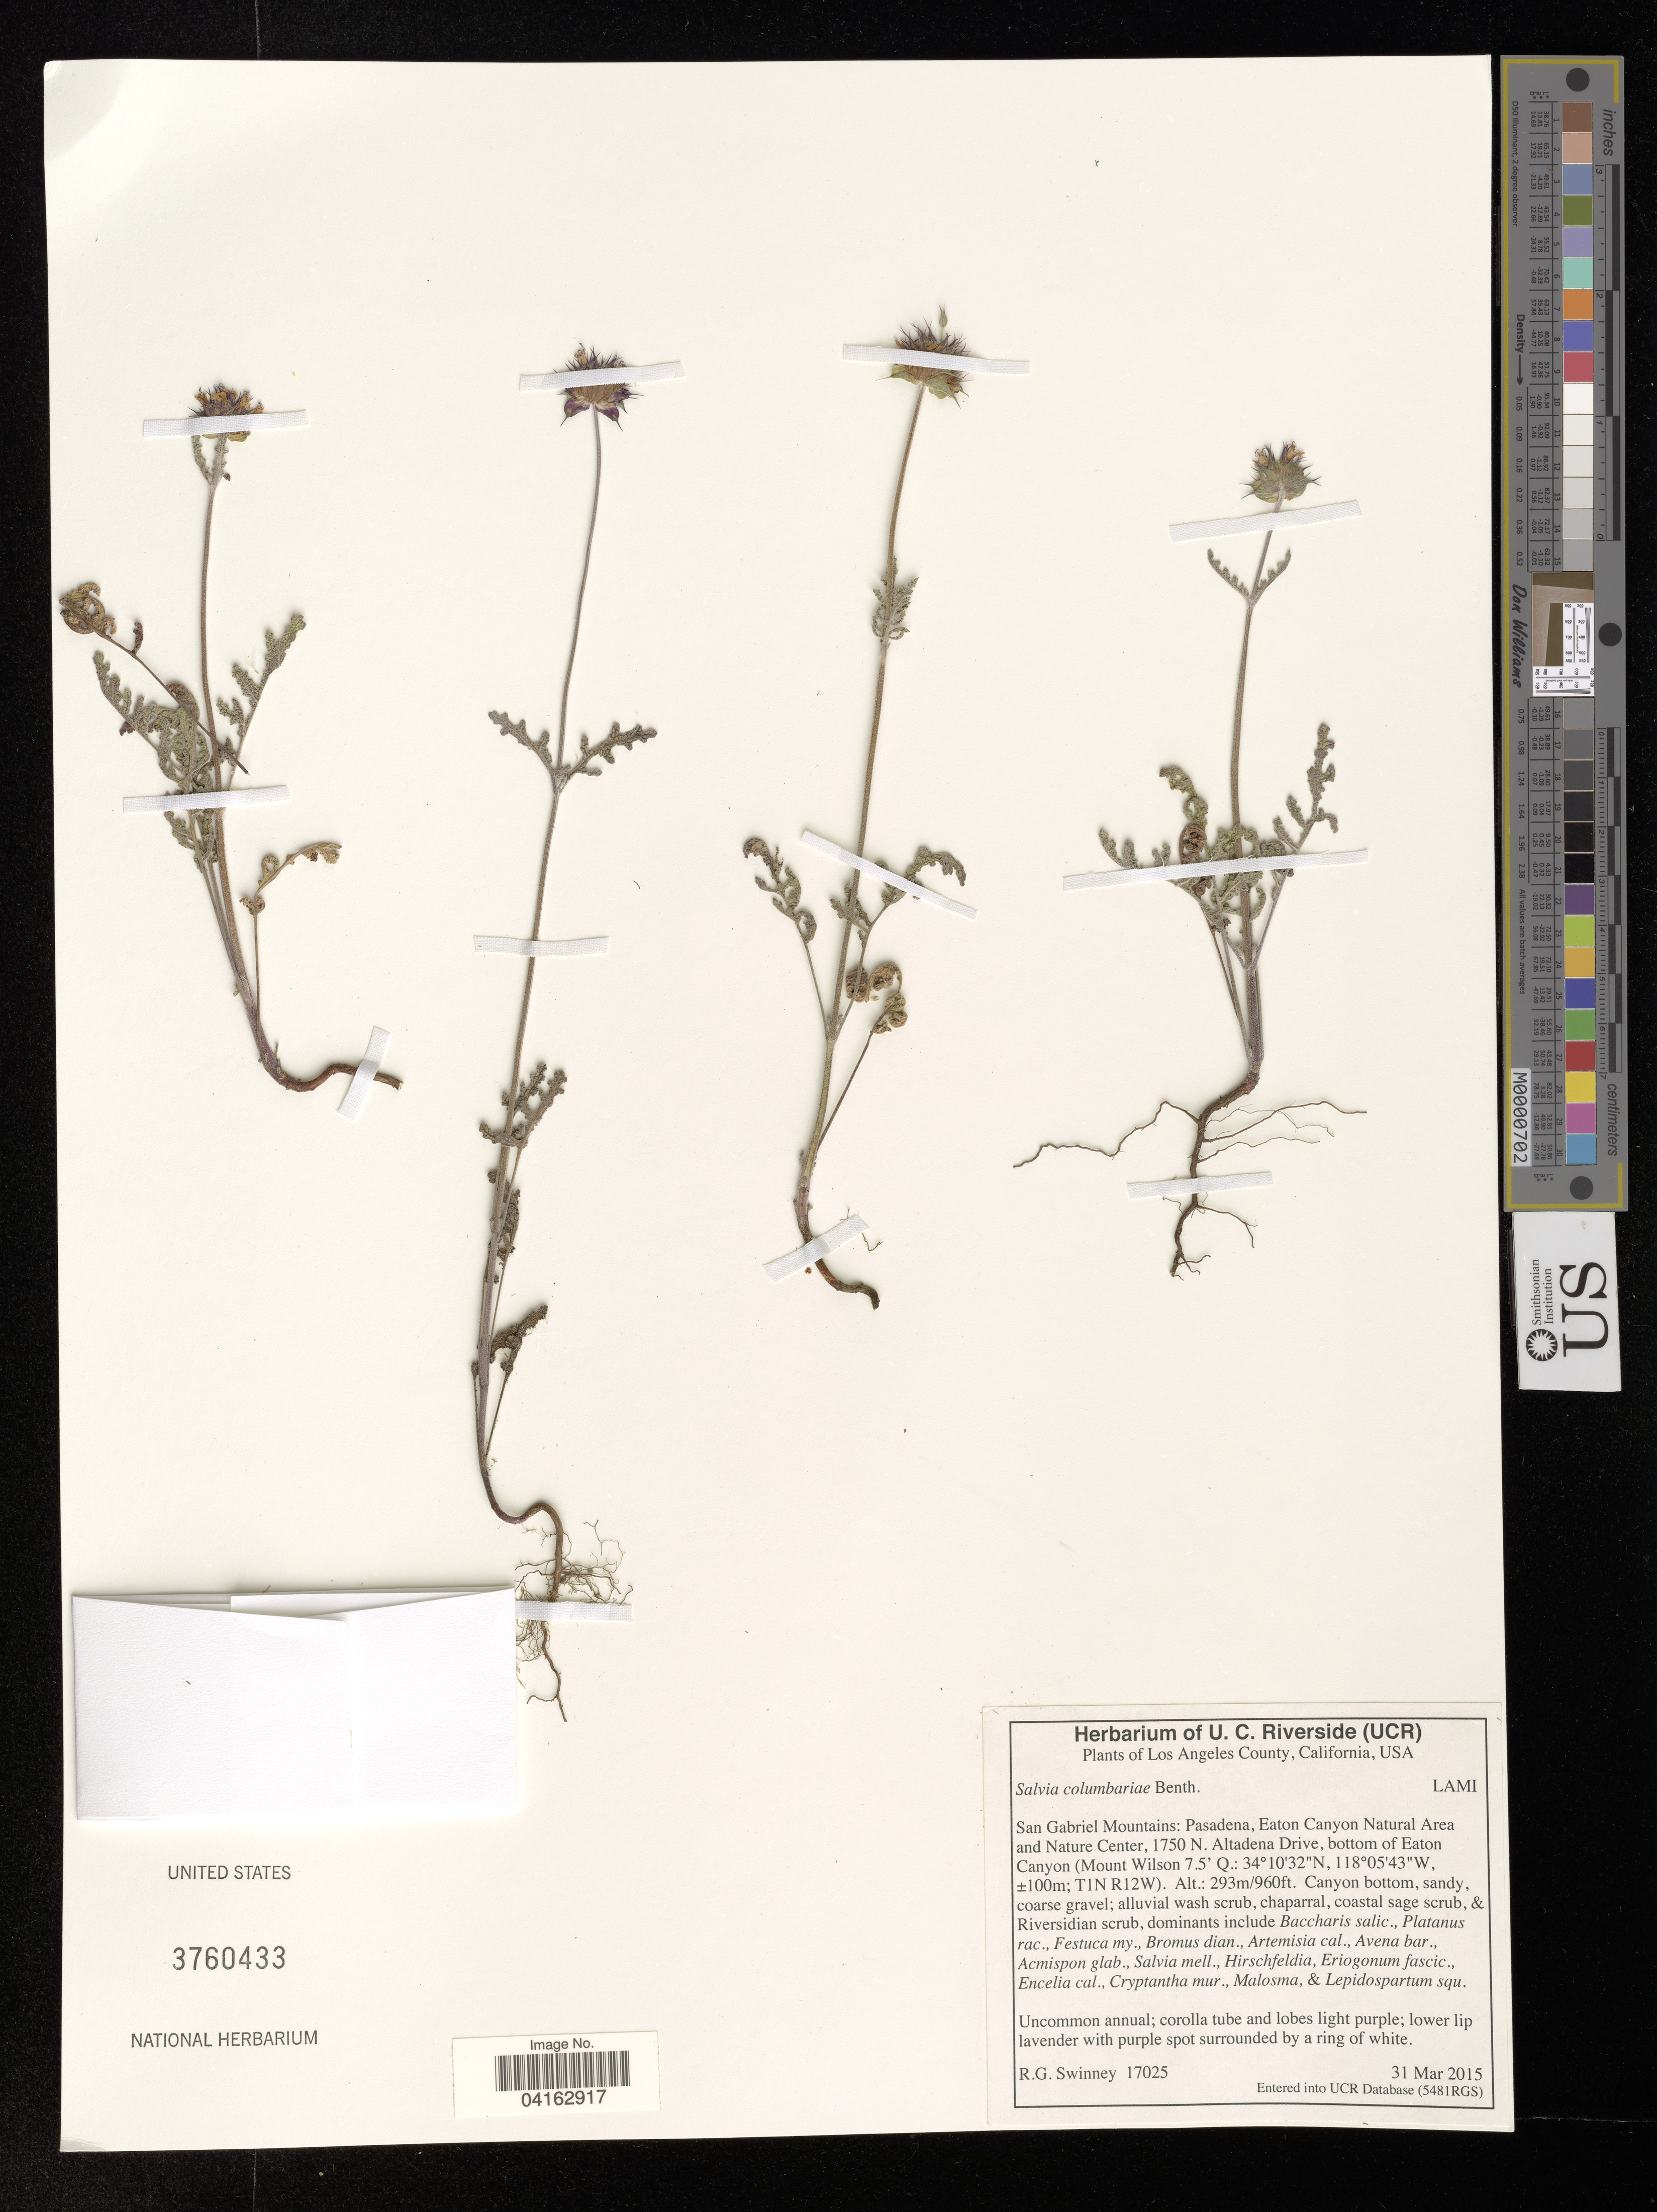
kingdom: Plantae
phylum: Tracheophyta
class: Magnoliopsida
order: Lamiales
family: Lamiaceae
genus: Salvia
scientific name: Salvia columbariae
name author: Benth.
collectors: R. Swinney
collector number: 17025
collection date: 2015-03-31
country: United States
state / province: California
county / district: Los Angeles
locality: Los Angeles County. San Gabriel Mountains: Pasadena, Eaton Canyon Natural Area and Nature Center. Altadena Drive, bottom of Easton Canyon.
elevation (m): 293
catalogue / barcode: US 3760433